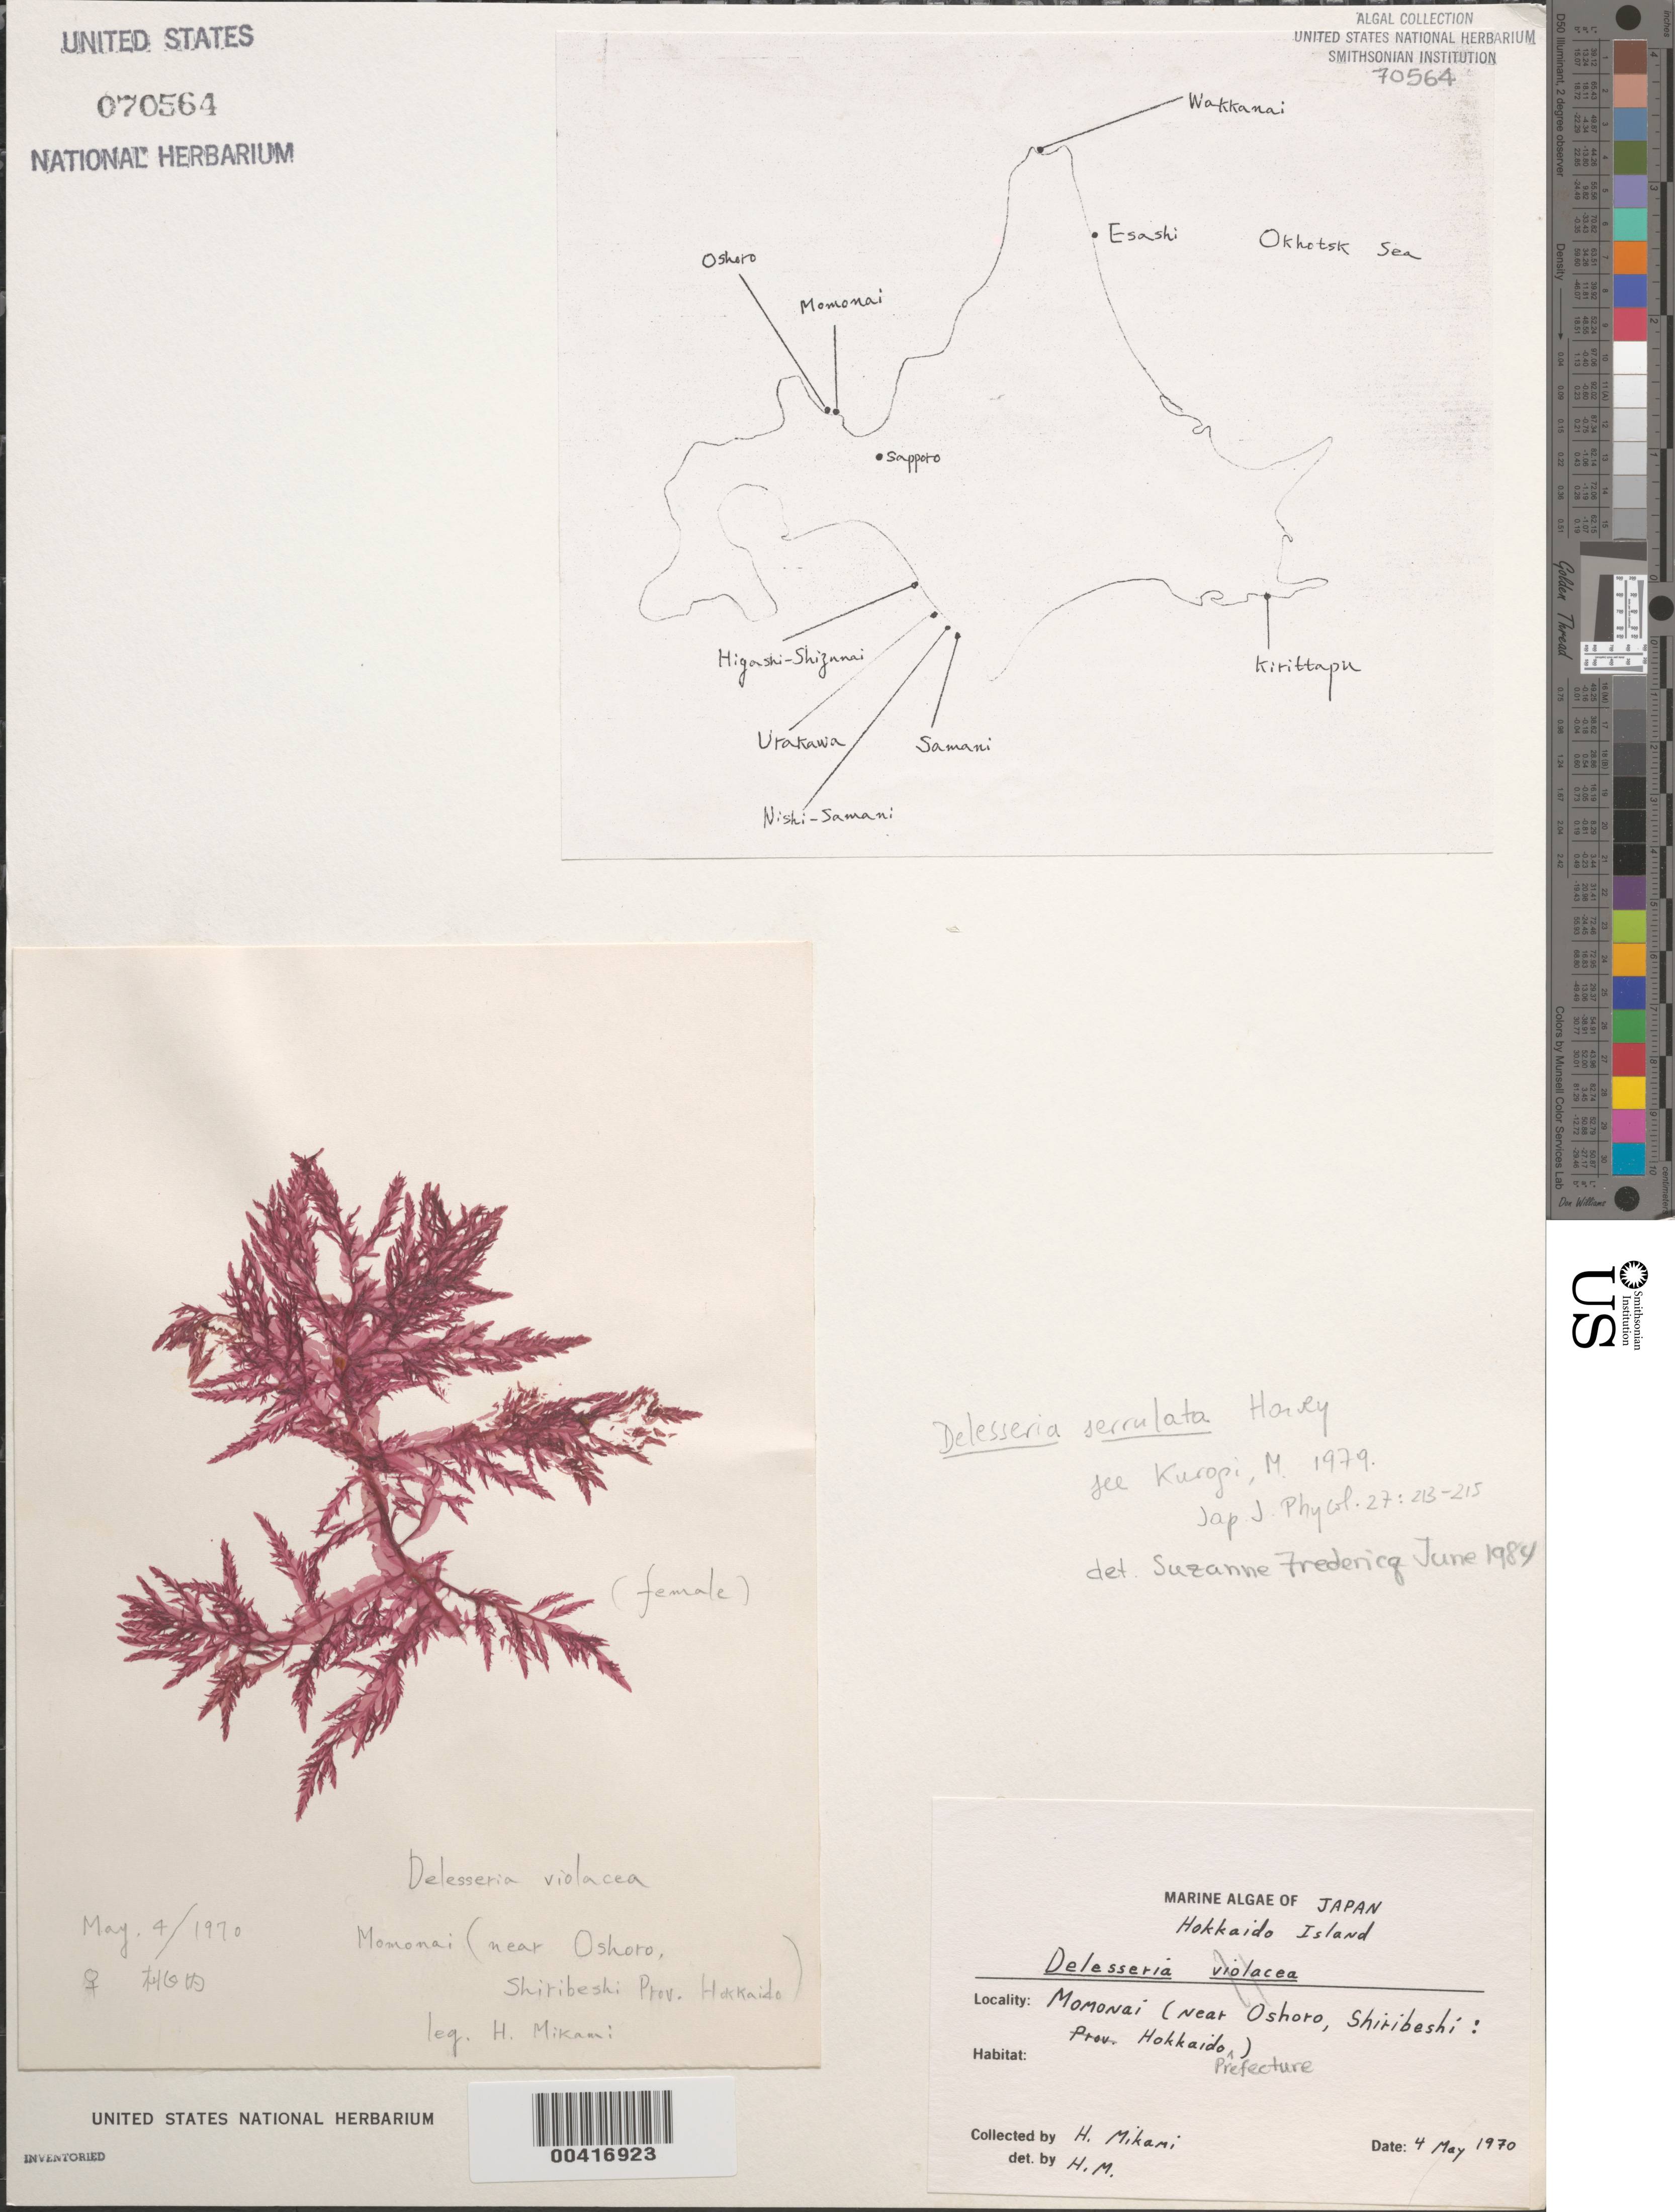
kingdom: Plantae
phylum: Rhodophyta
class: Florideophyceae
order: Ceramiales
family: Delesseriaceae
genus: Cumathamnion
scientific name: Cumathamnion serrulatum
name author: (Harvey) M.J. Wynne & G.W. Saunders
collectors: H. Mikami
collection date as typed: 04 May 1970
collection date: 1970-05-04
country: Japan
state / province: Hokkaido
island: Hokkaido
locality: Momonai, near Oshoro, Shiribeshi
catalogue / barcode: US 70564